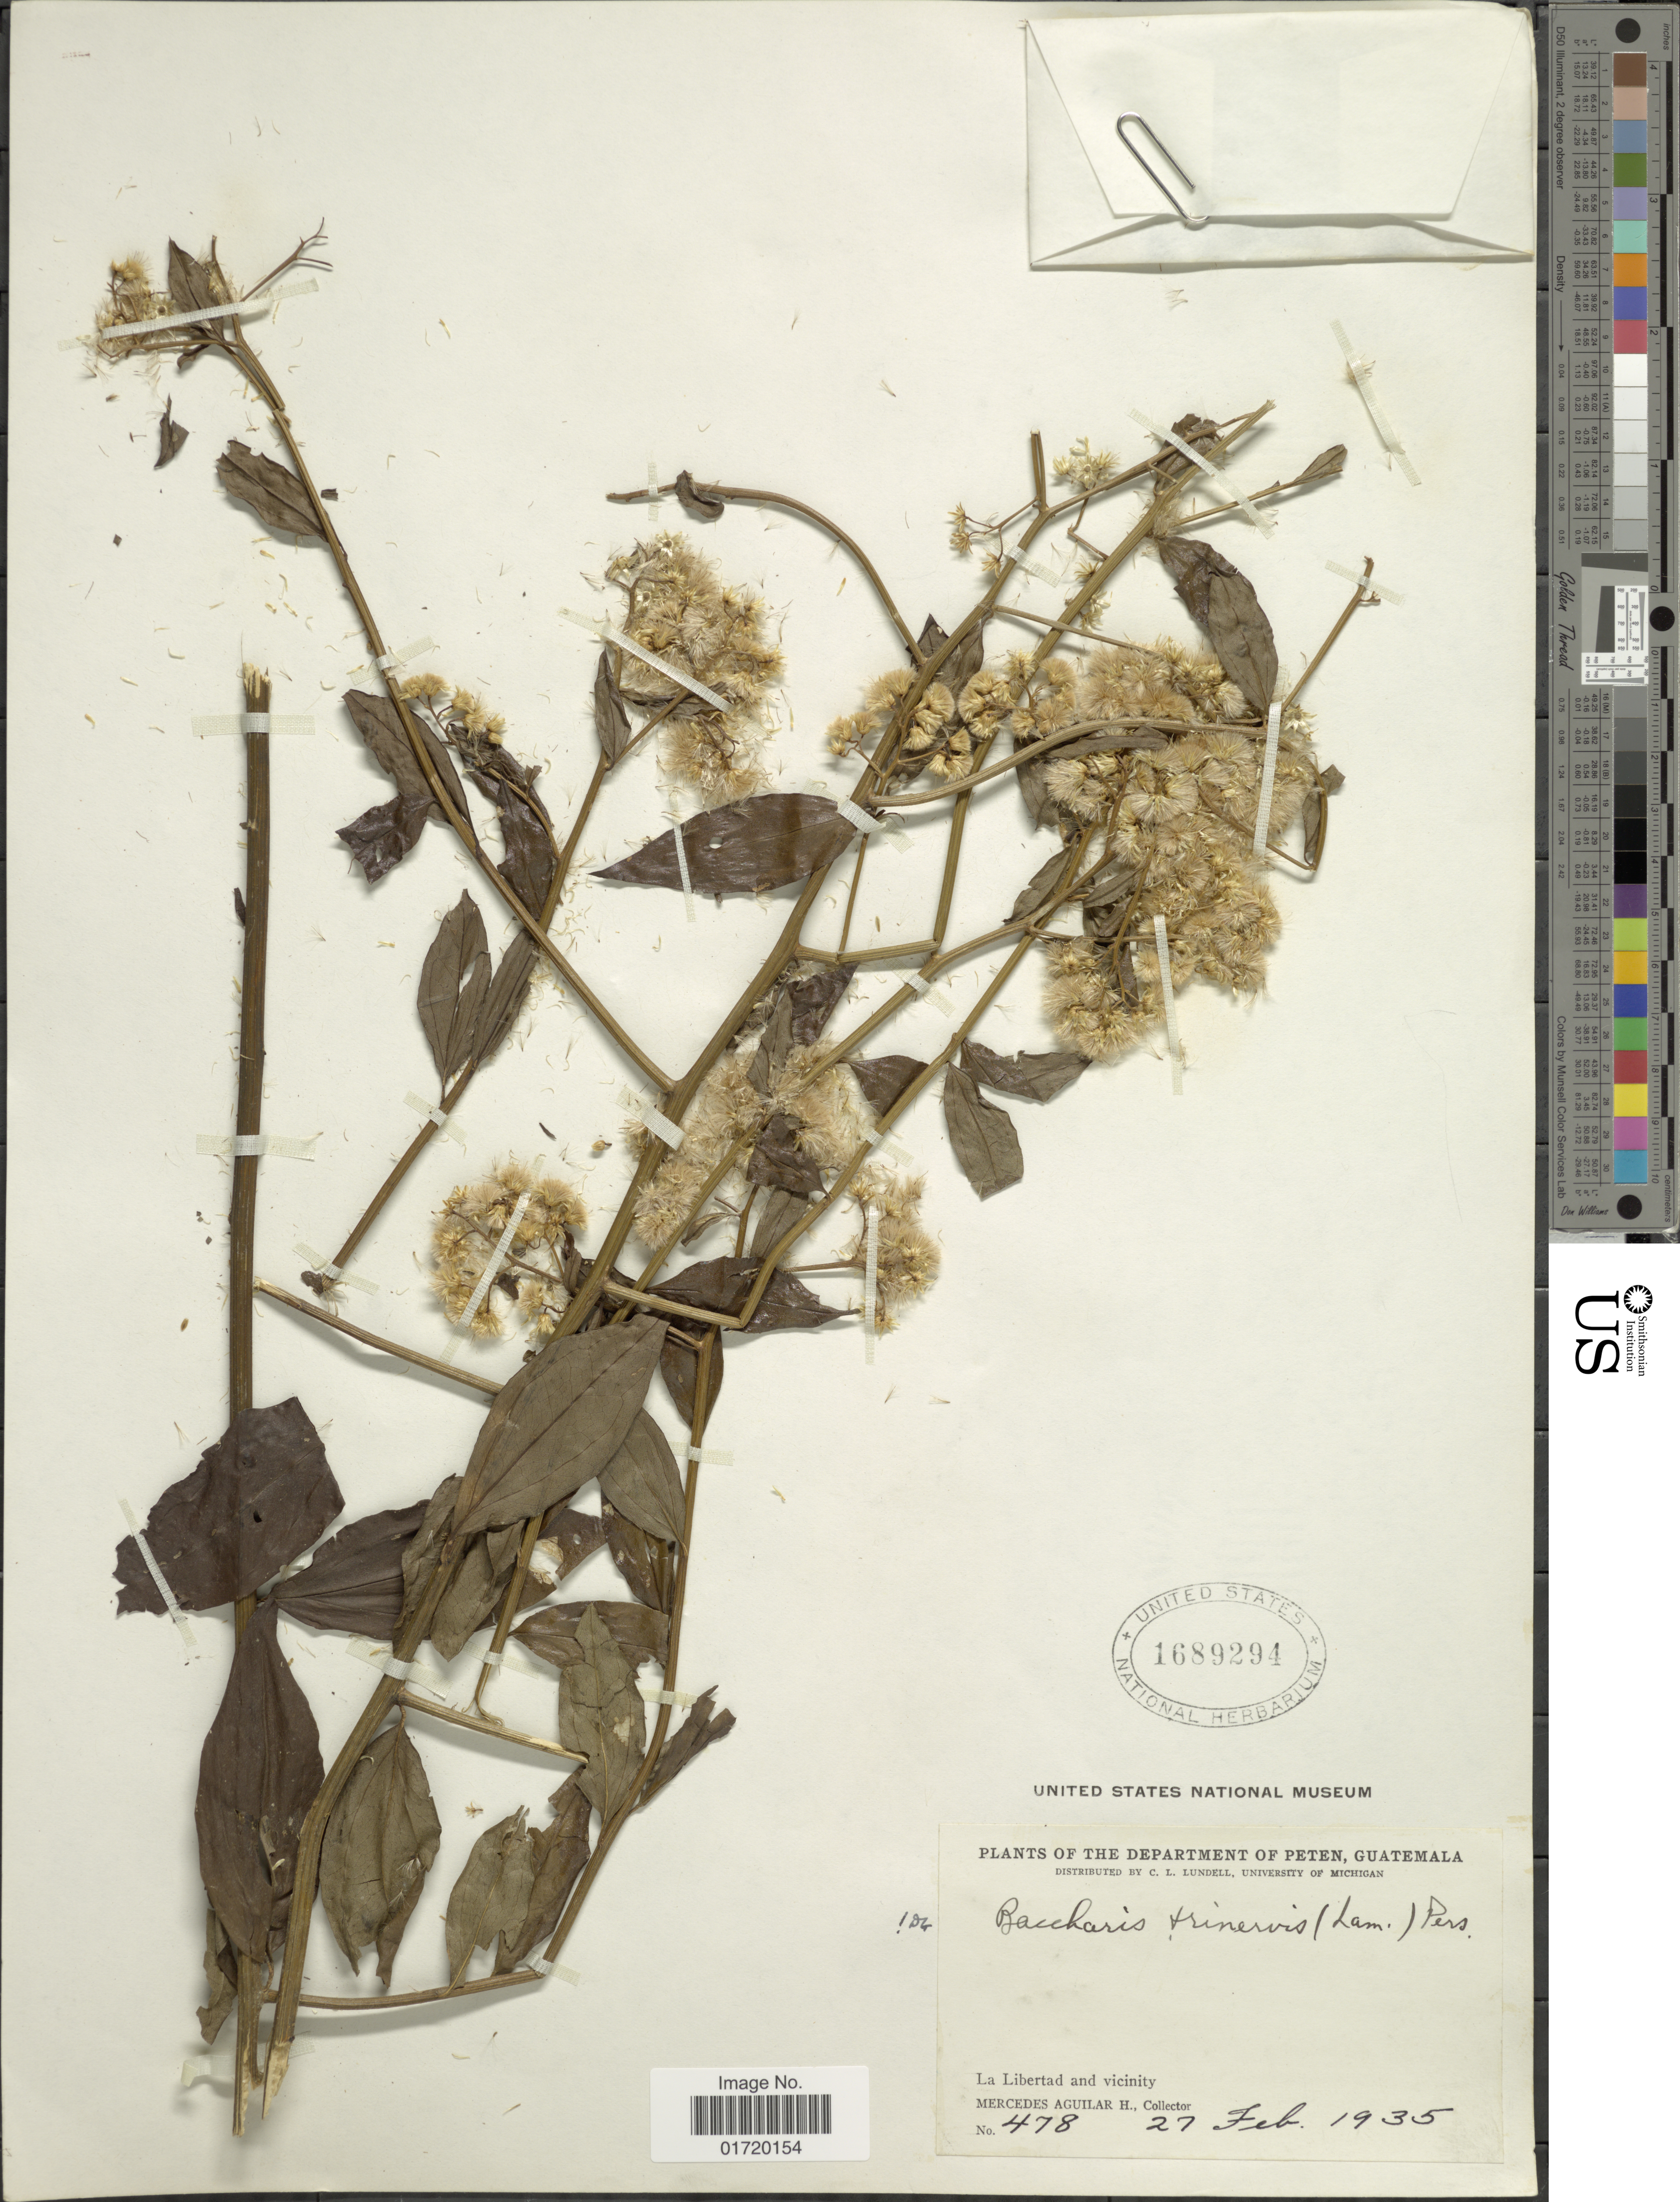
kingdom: Plantae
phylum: Tracheophyta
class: Magnoliopsida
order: Asterales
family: Asteraceae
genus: Baccharis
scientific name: Baccharis trinervis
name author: (Lam.) Pers.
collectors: M. Aguilar H.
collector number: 478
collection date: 1935-02-27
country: Guatemala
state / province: El Petén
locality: La Libertad and vicinity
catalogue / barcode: US 1689294